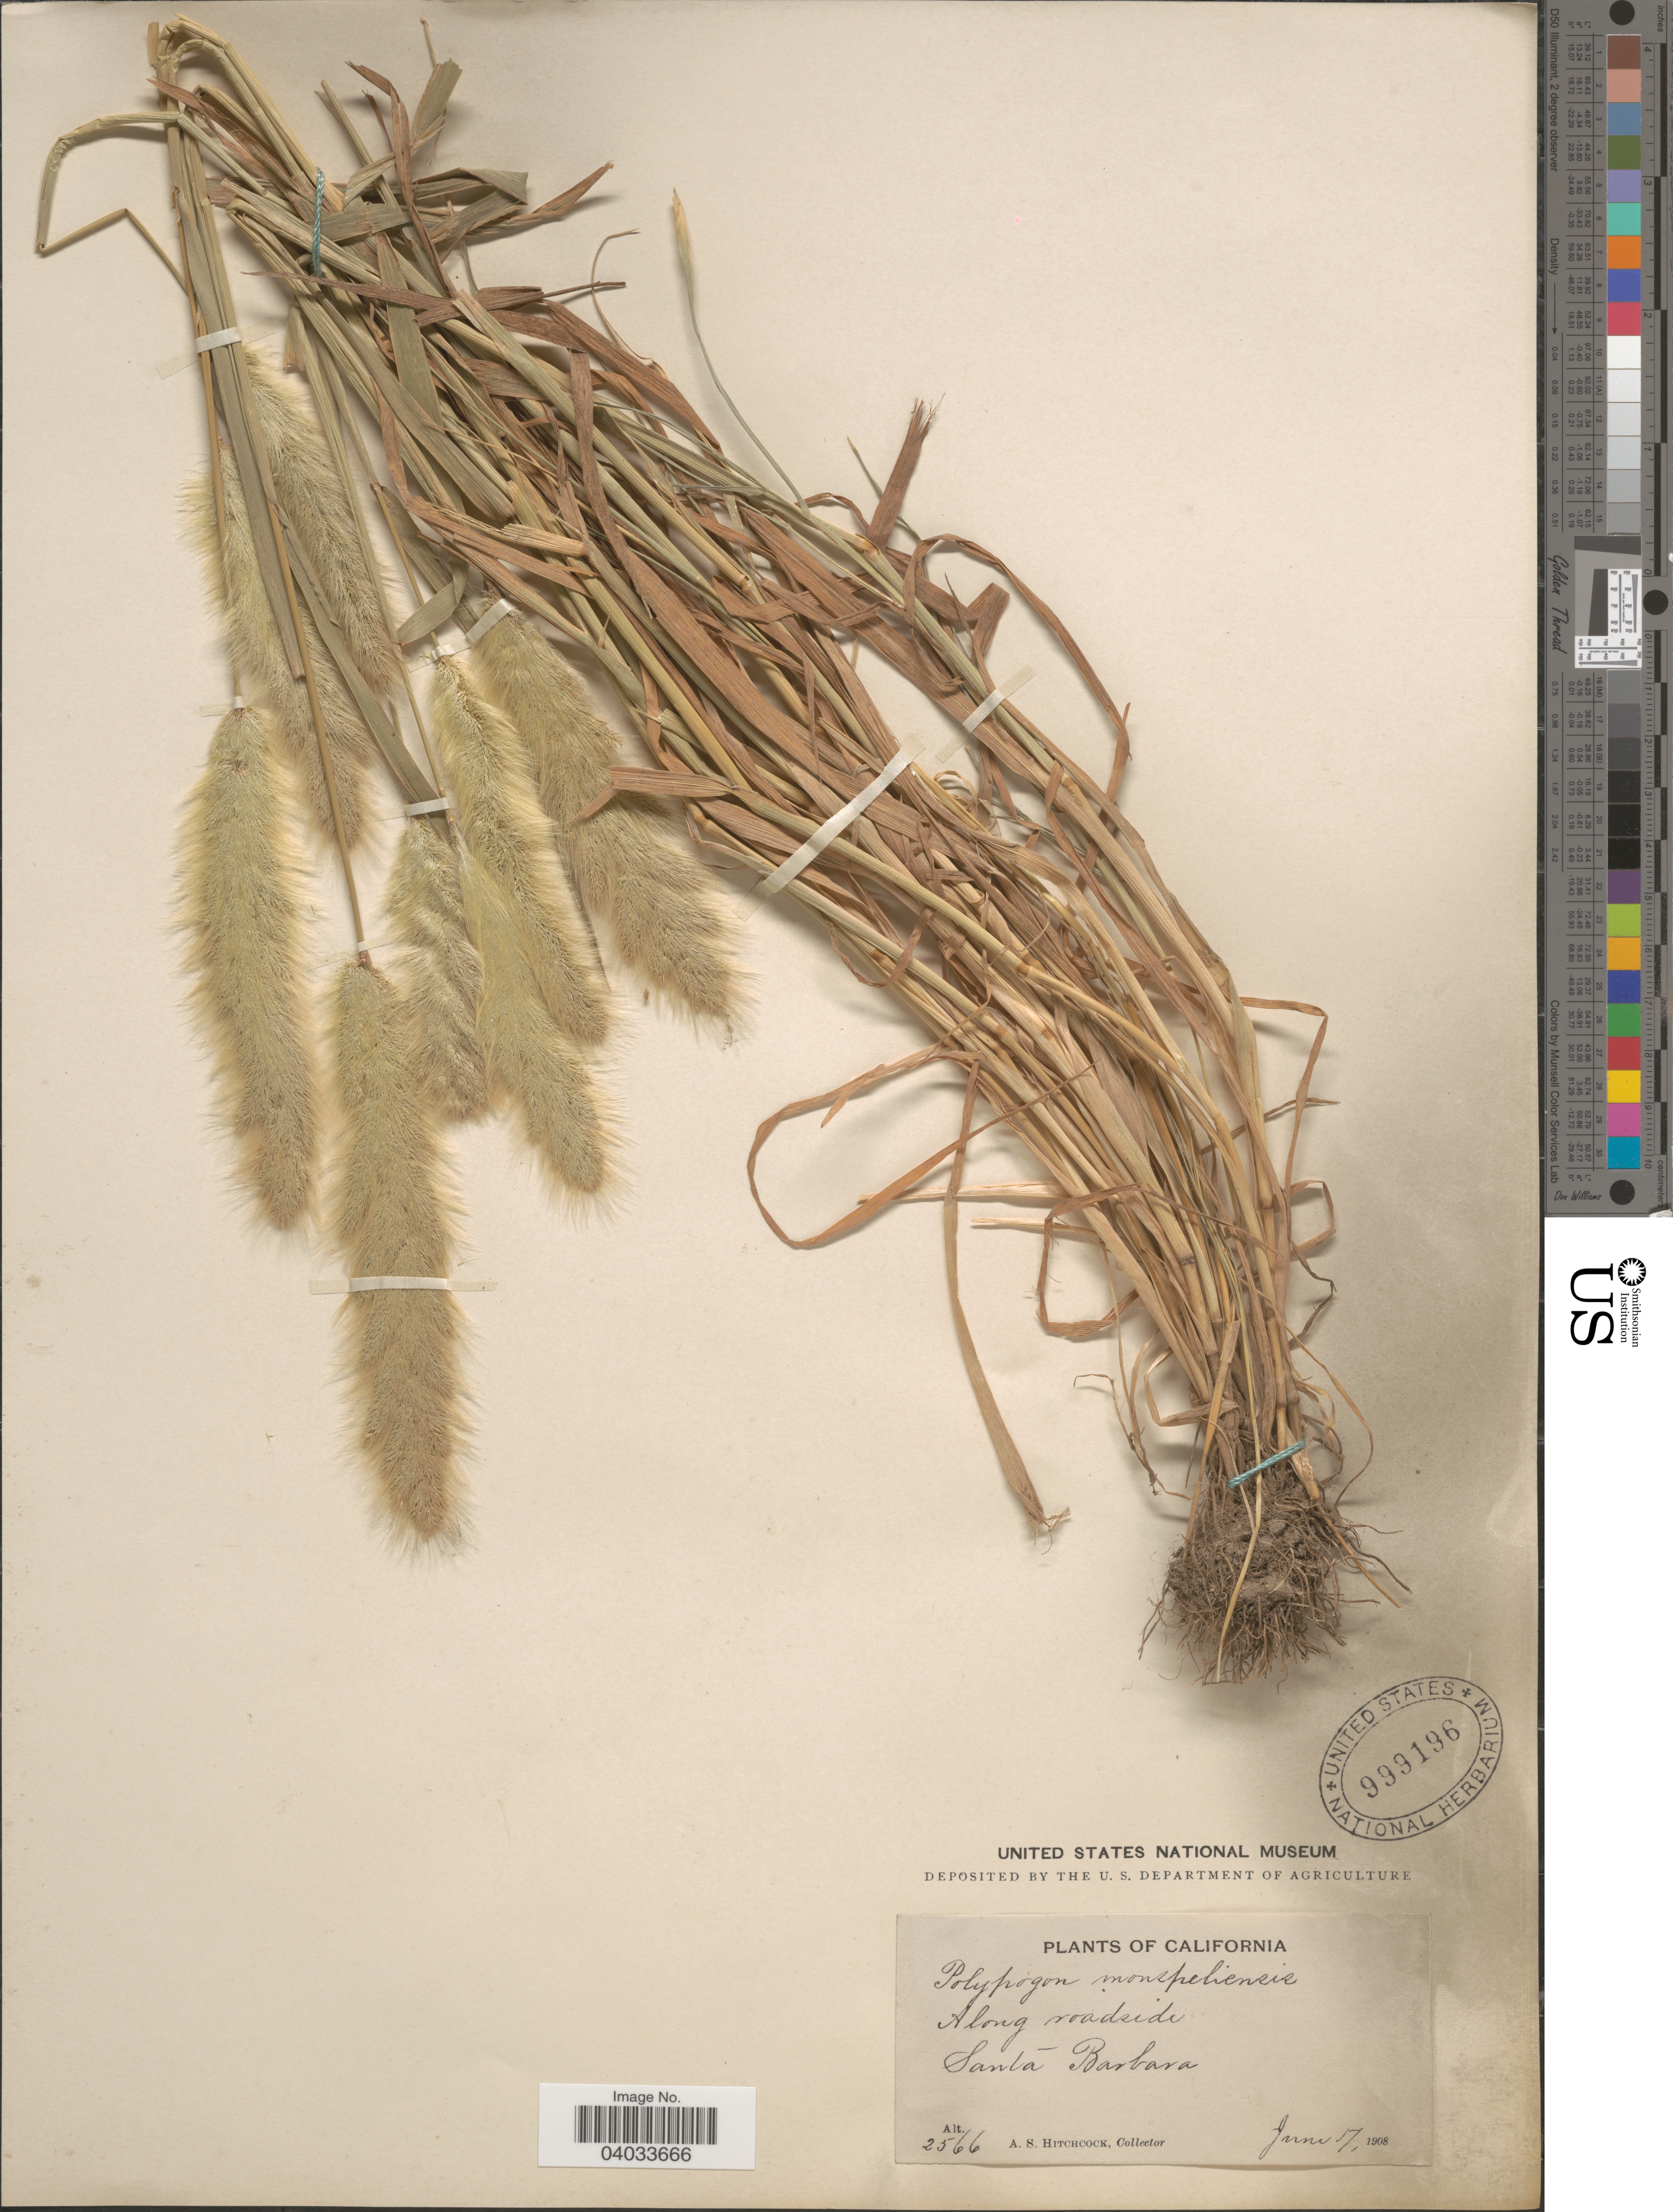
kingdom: Plantae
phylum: Tracheophyta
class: Liliopsida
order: Poales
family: Poaceae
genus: Polypogon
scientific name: Polypogon monspeliensis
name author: (L.) Desf.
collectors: A. S. Hitchcock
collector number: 2566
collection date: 1908-06-07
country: United States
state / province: California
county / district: Santa Barbara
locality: Along roadside. Santa Barbara.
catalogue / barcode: US 999196